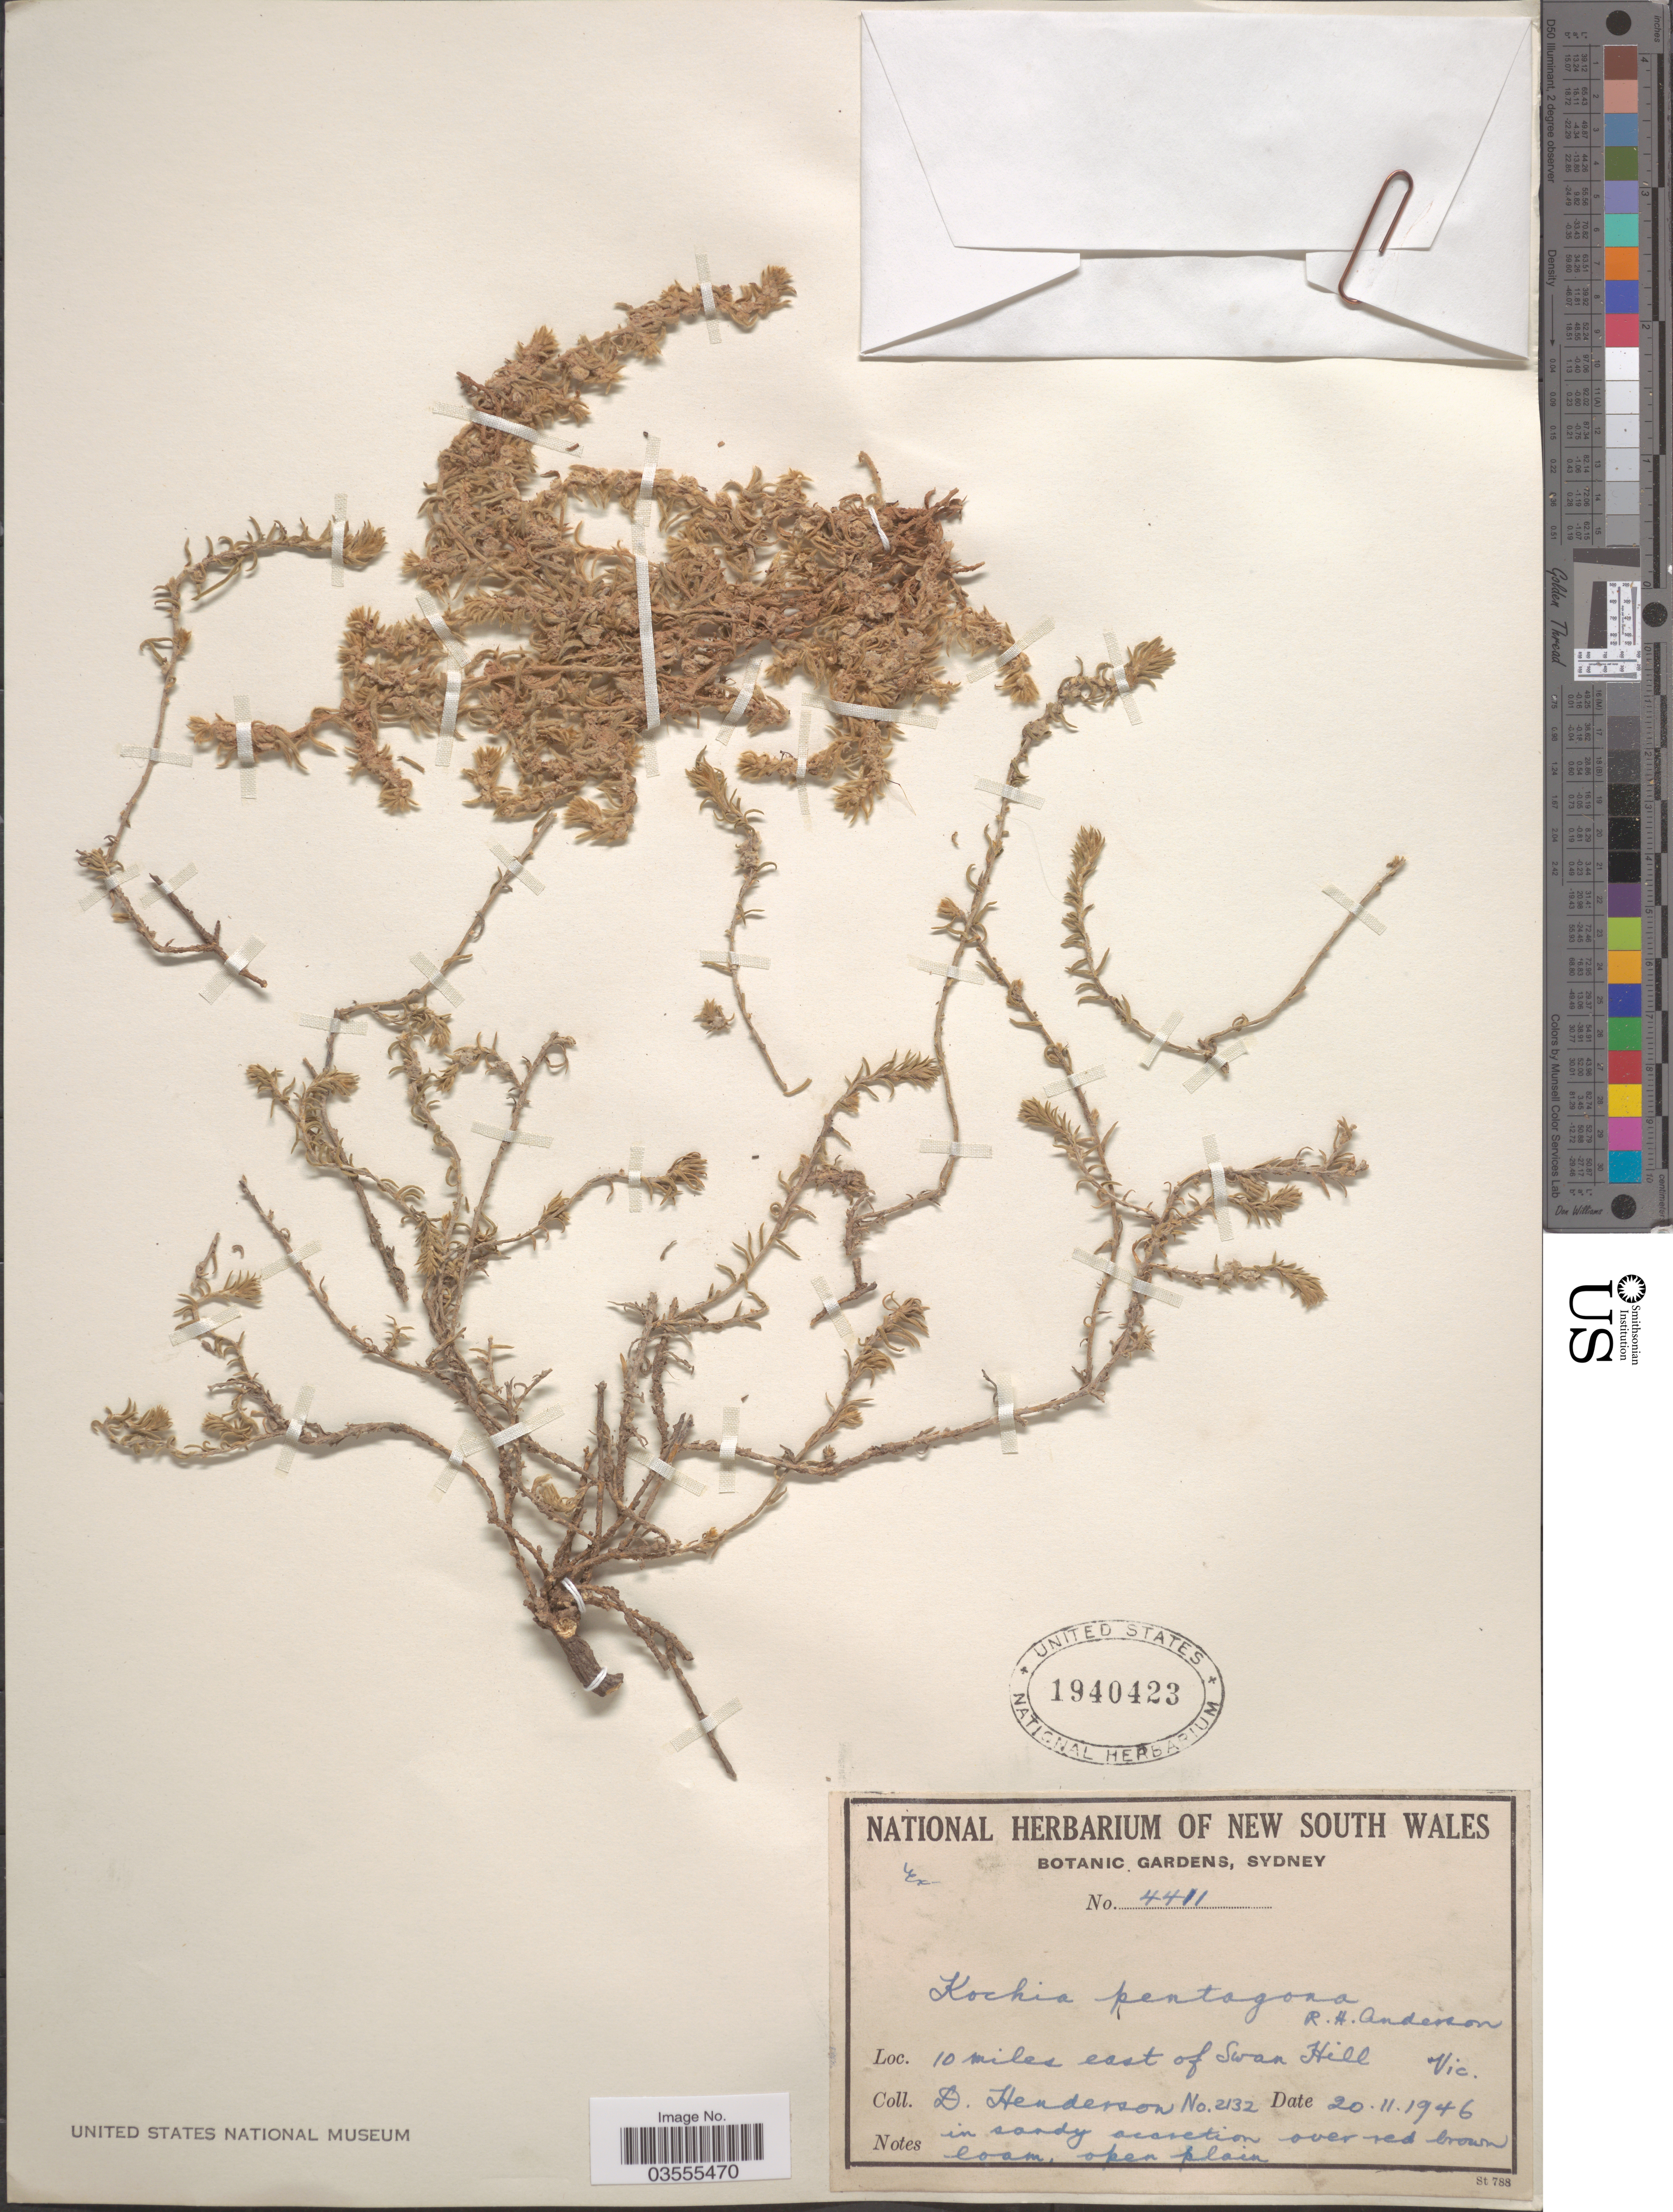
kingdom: Plantae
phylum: Tracheophyta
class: Magnoliopsida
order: Caryophyllales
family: Amaranthaceae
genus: Maireana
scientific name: Maireana pentagona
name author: (R.H. Anderson) Paul G. Wilson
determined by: Wilson, Paul G.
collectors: D. Henderson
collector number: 2132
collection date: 1946-11-20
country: Australia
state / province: New South Wales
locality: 10 miles east of Swan Hill. Vic.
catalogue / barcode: US 1940423